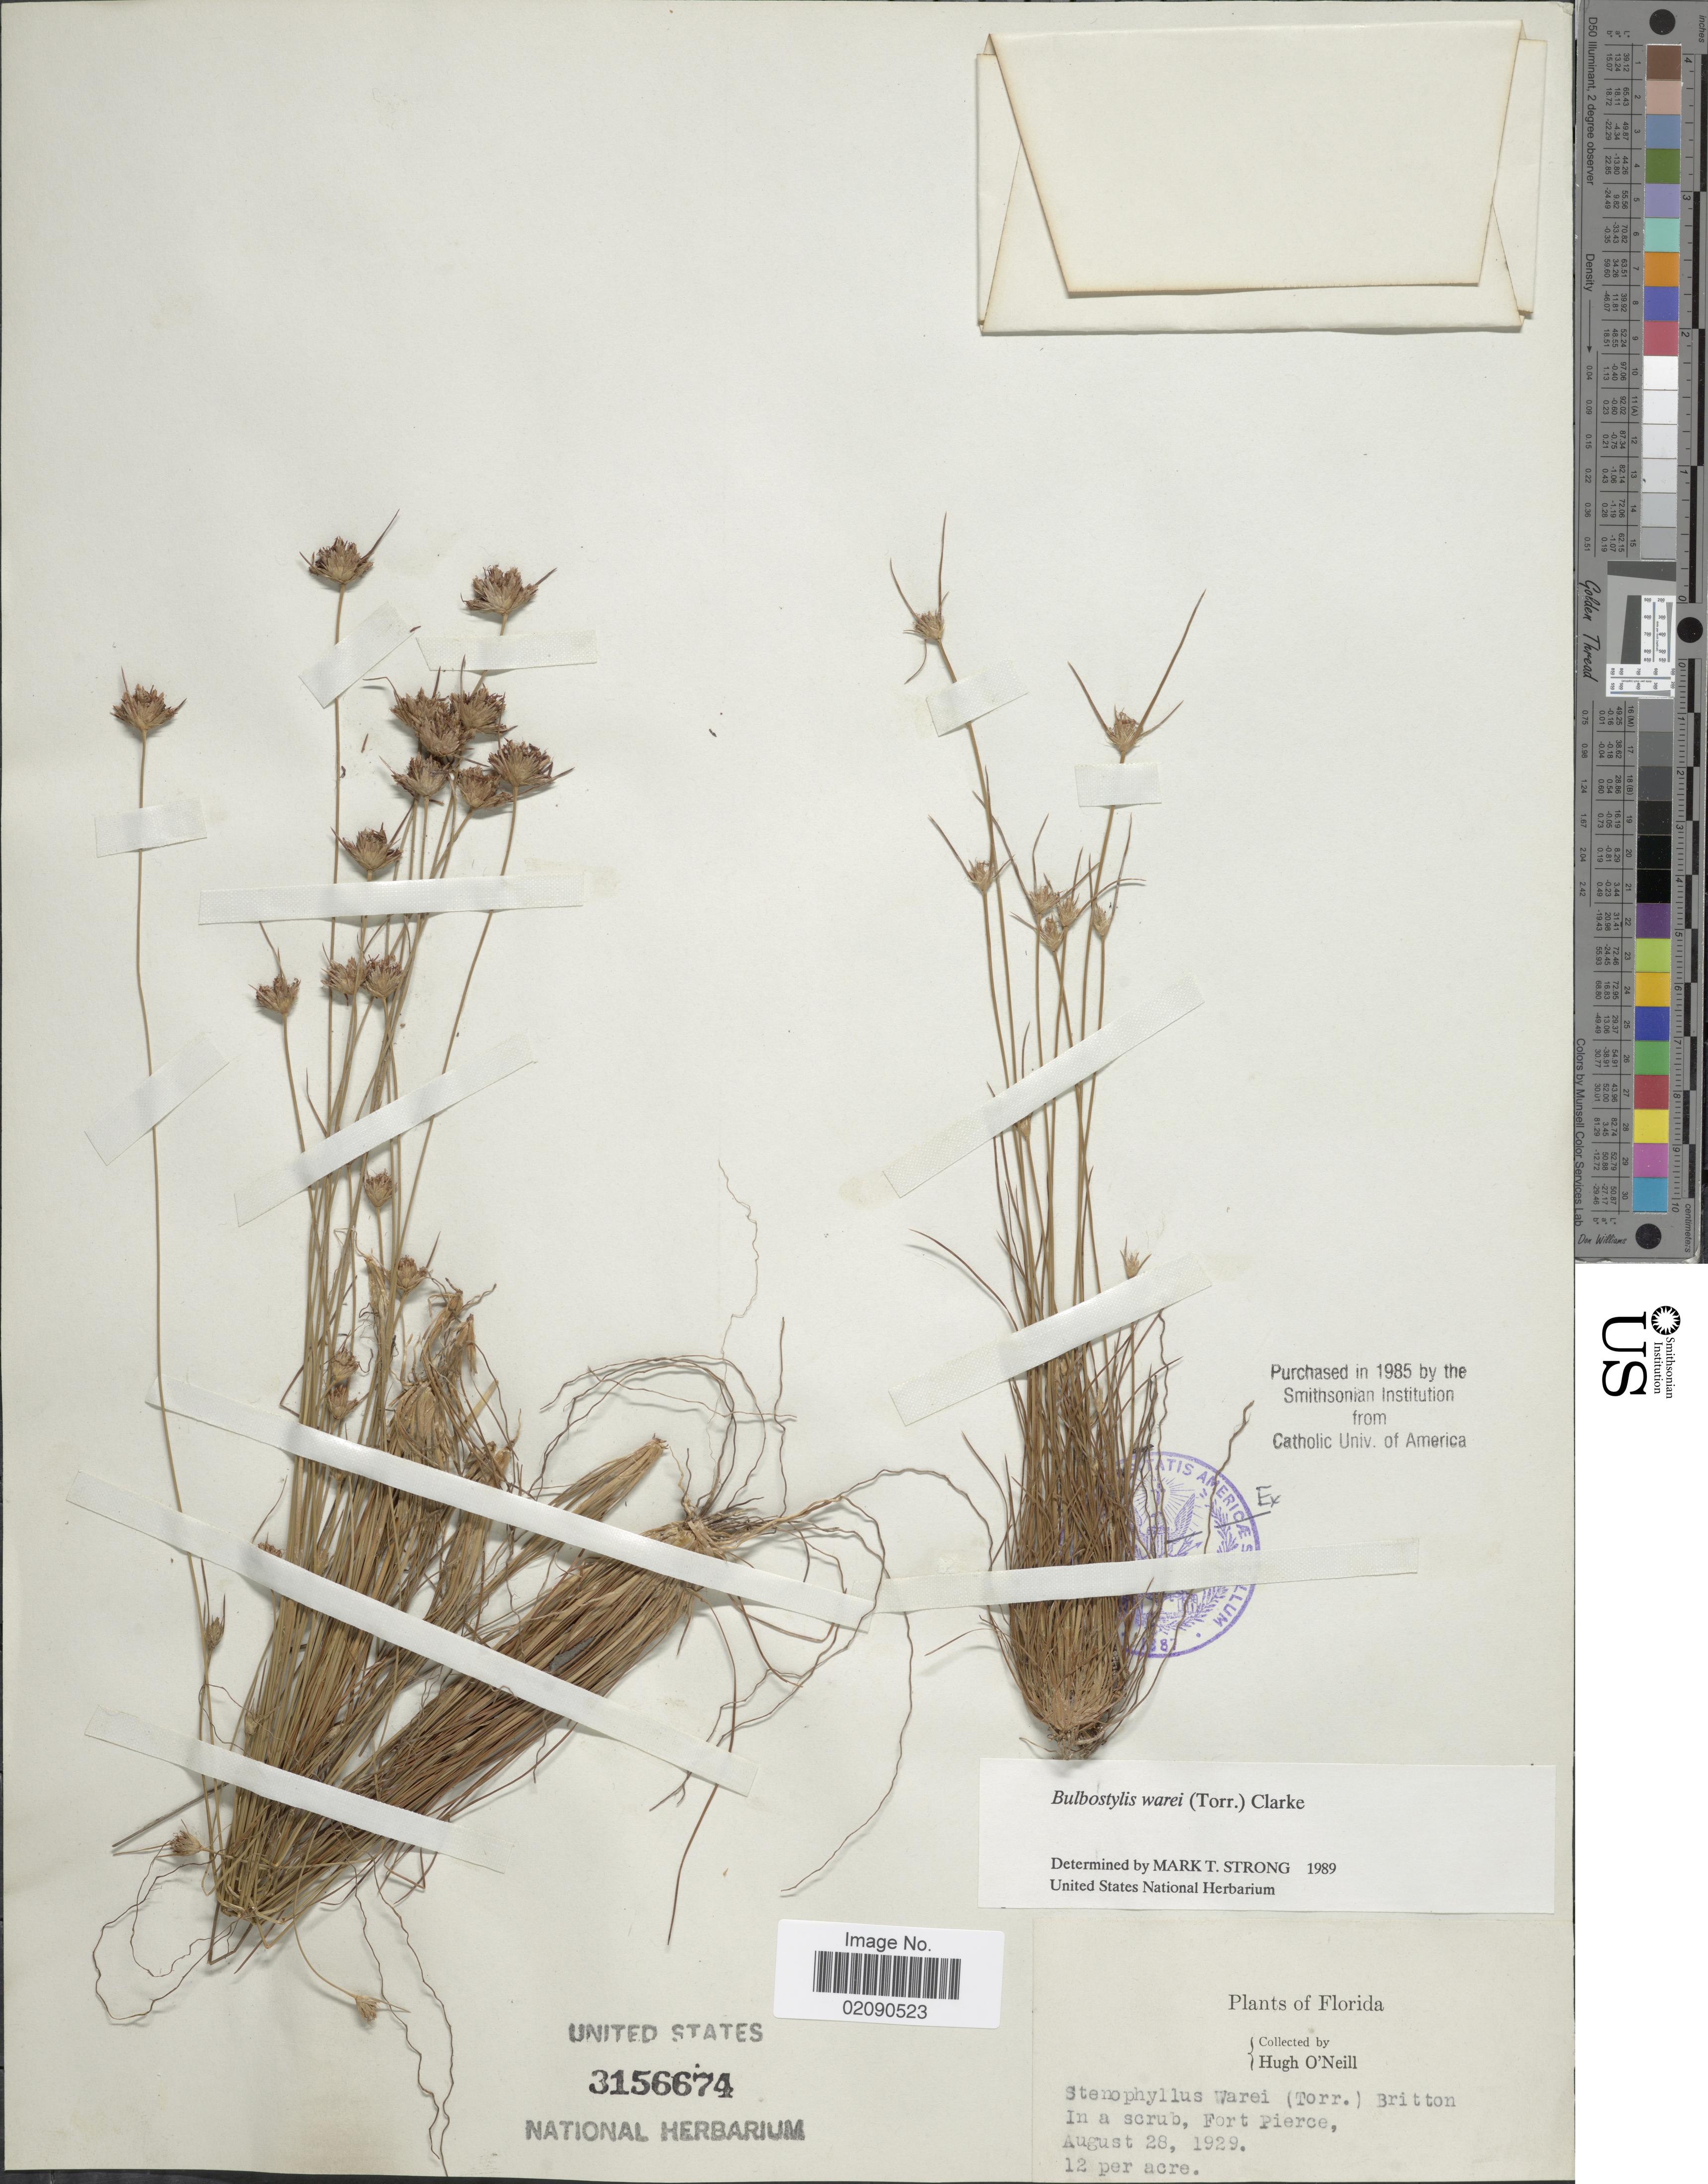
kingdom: Plantae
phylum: Tracheophyta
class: Liliopsida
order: Poales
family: Cyperaceae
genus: Bulbostylis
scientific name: Bulbostylis warei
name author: (Torr.) C.B. Clarke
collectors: H. O'Neill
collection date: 1929-08-28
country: United States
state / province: Florida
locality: In a scrub, Fort Pierce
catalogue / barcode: US 3156674